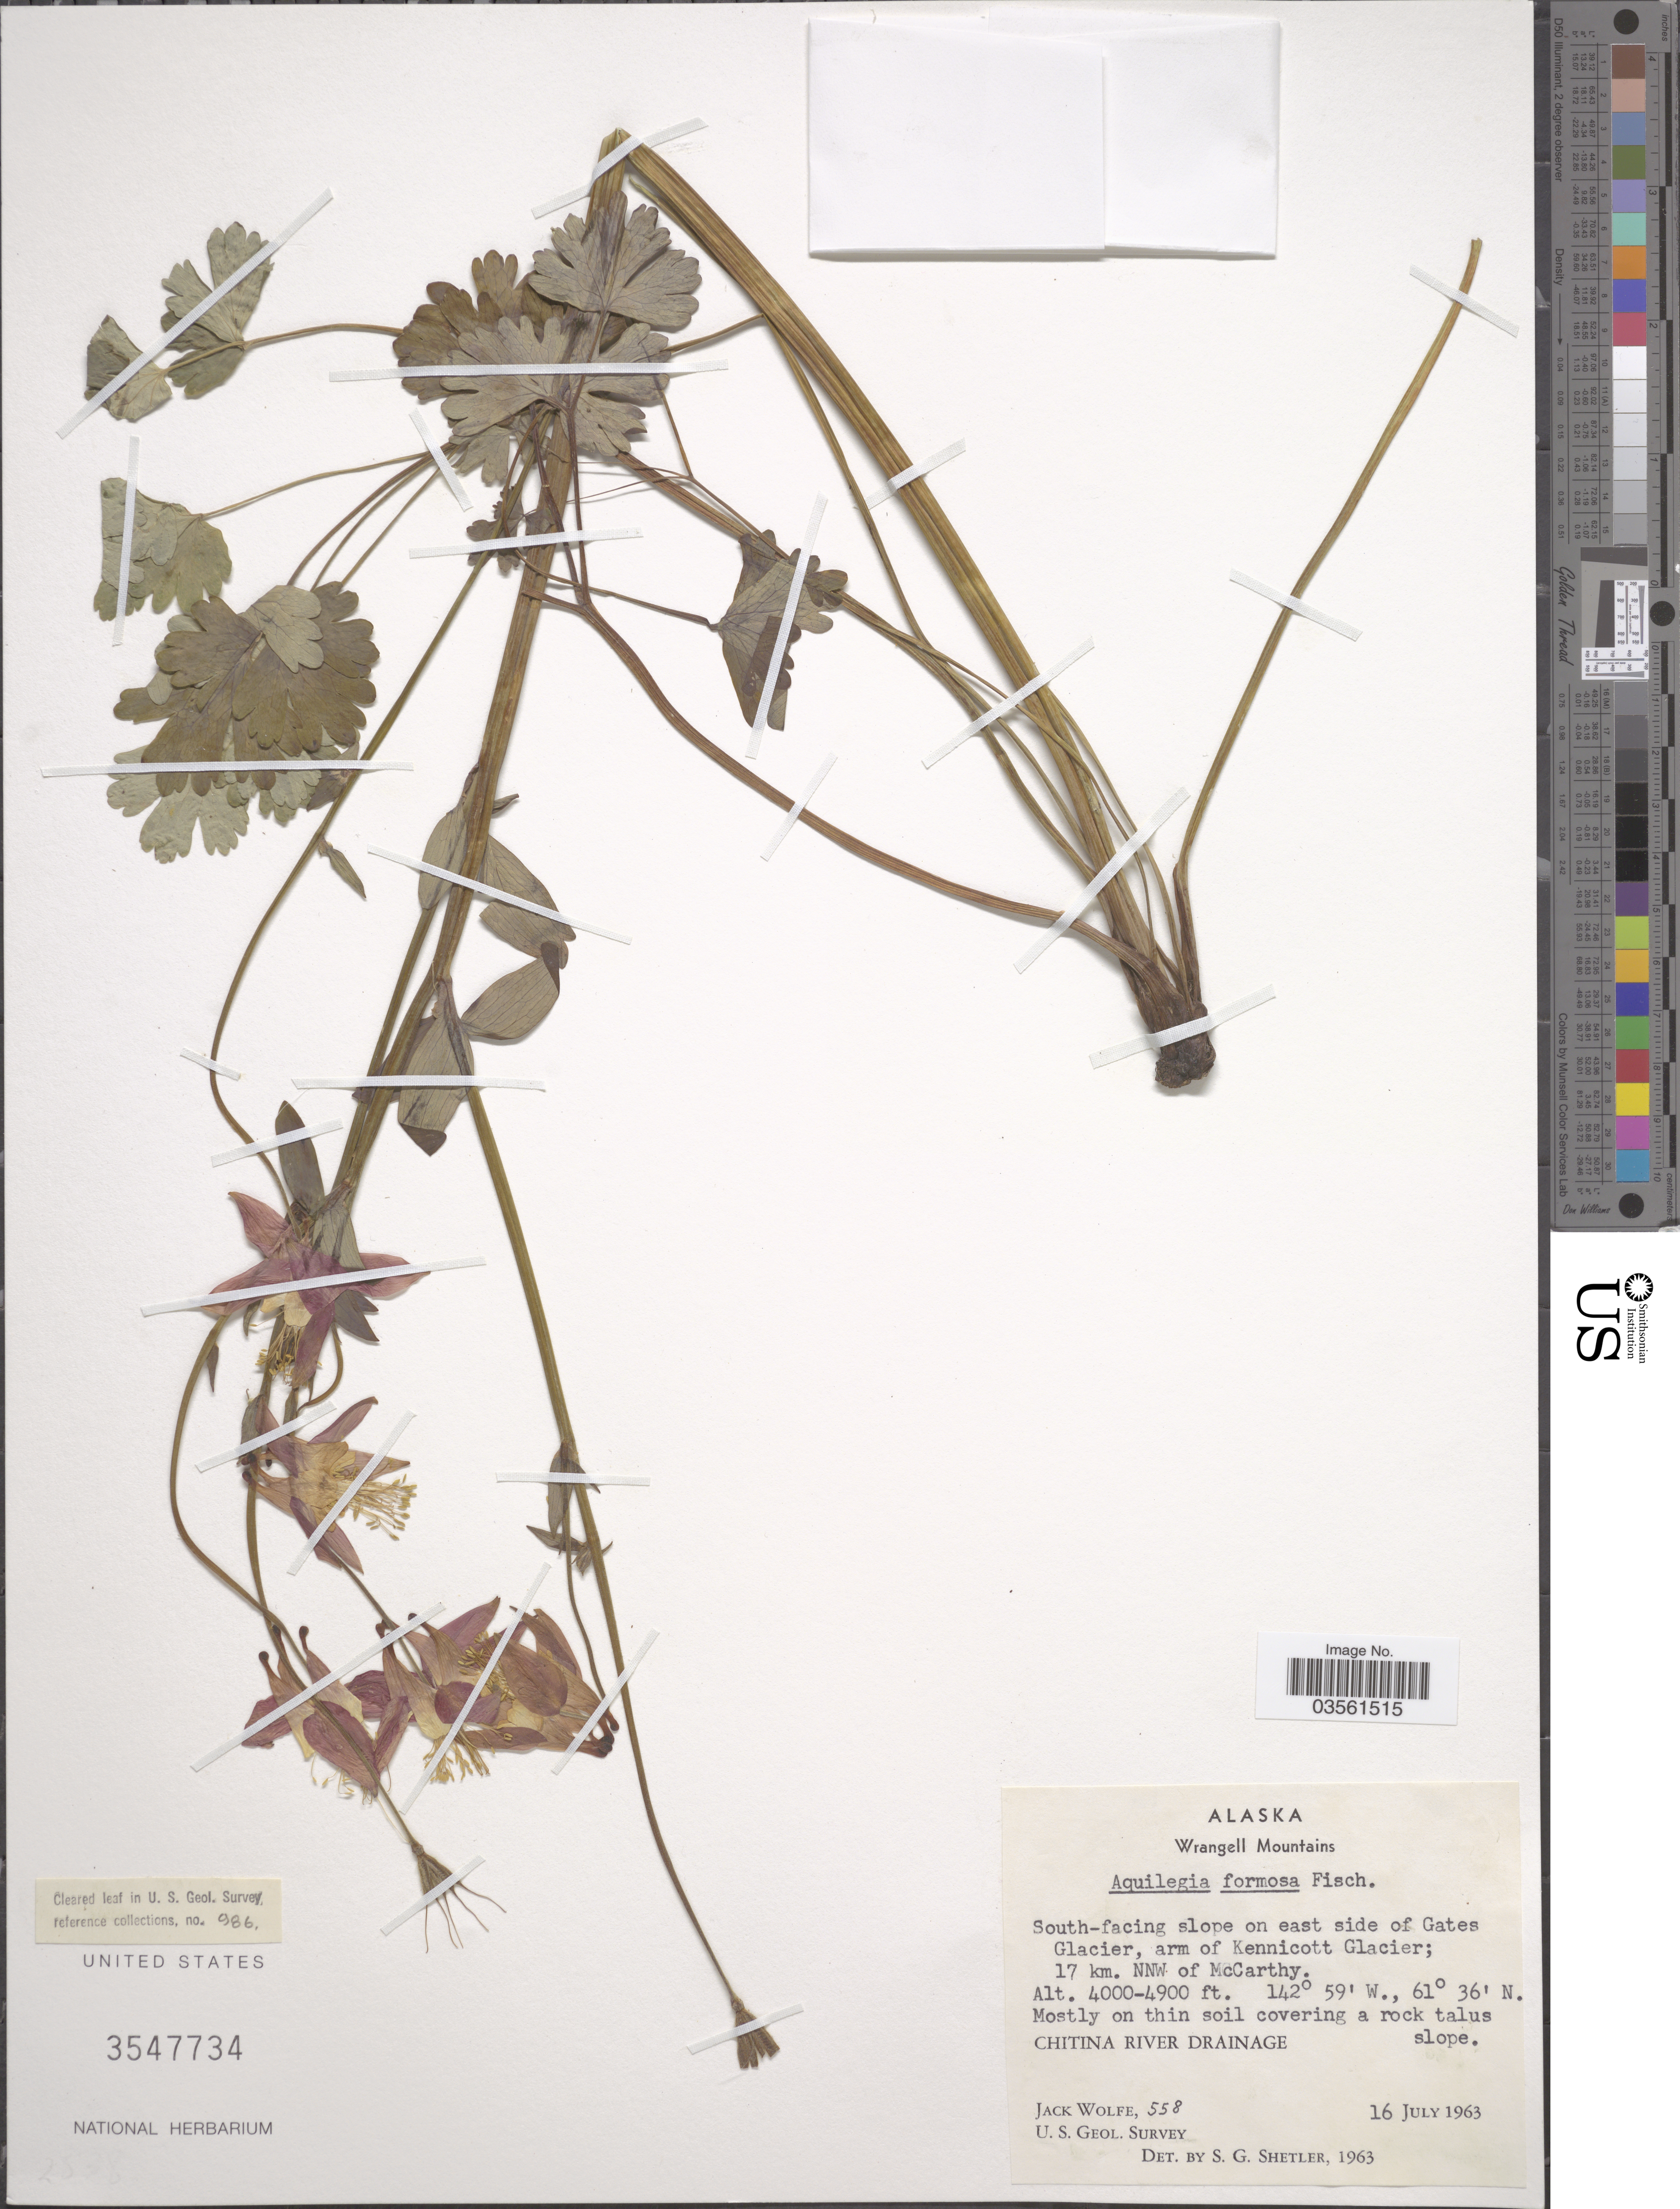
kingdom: Plantae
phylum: Tracheophyta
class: Magnoliopsida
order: Ranunculales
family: Ranunculaceae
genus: Aquilegia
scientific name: Aquilegia formosa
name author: Fisch. ex DC.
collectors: J. Wolfe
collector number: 558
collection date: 1963-07-16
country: United States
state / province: Alaska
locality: Wrangell Mountains. South-facing slope on east side of Gates Glacier, arm of Kennicot Glacier; 17 km. NNW of McCarthy. Chitina River Drainage.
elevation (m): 1219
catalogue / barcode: US 3547734